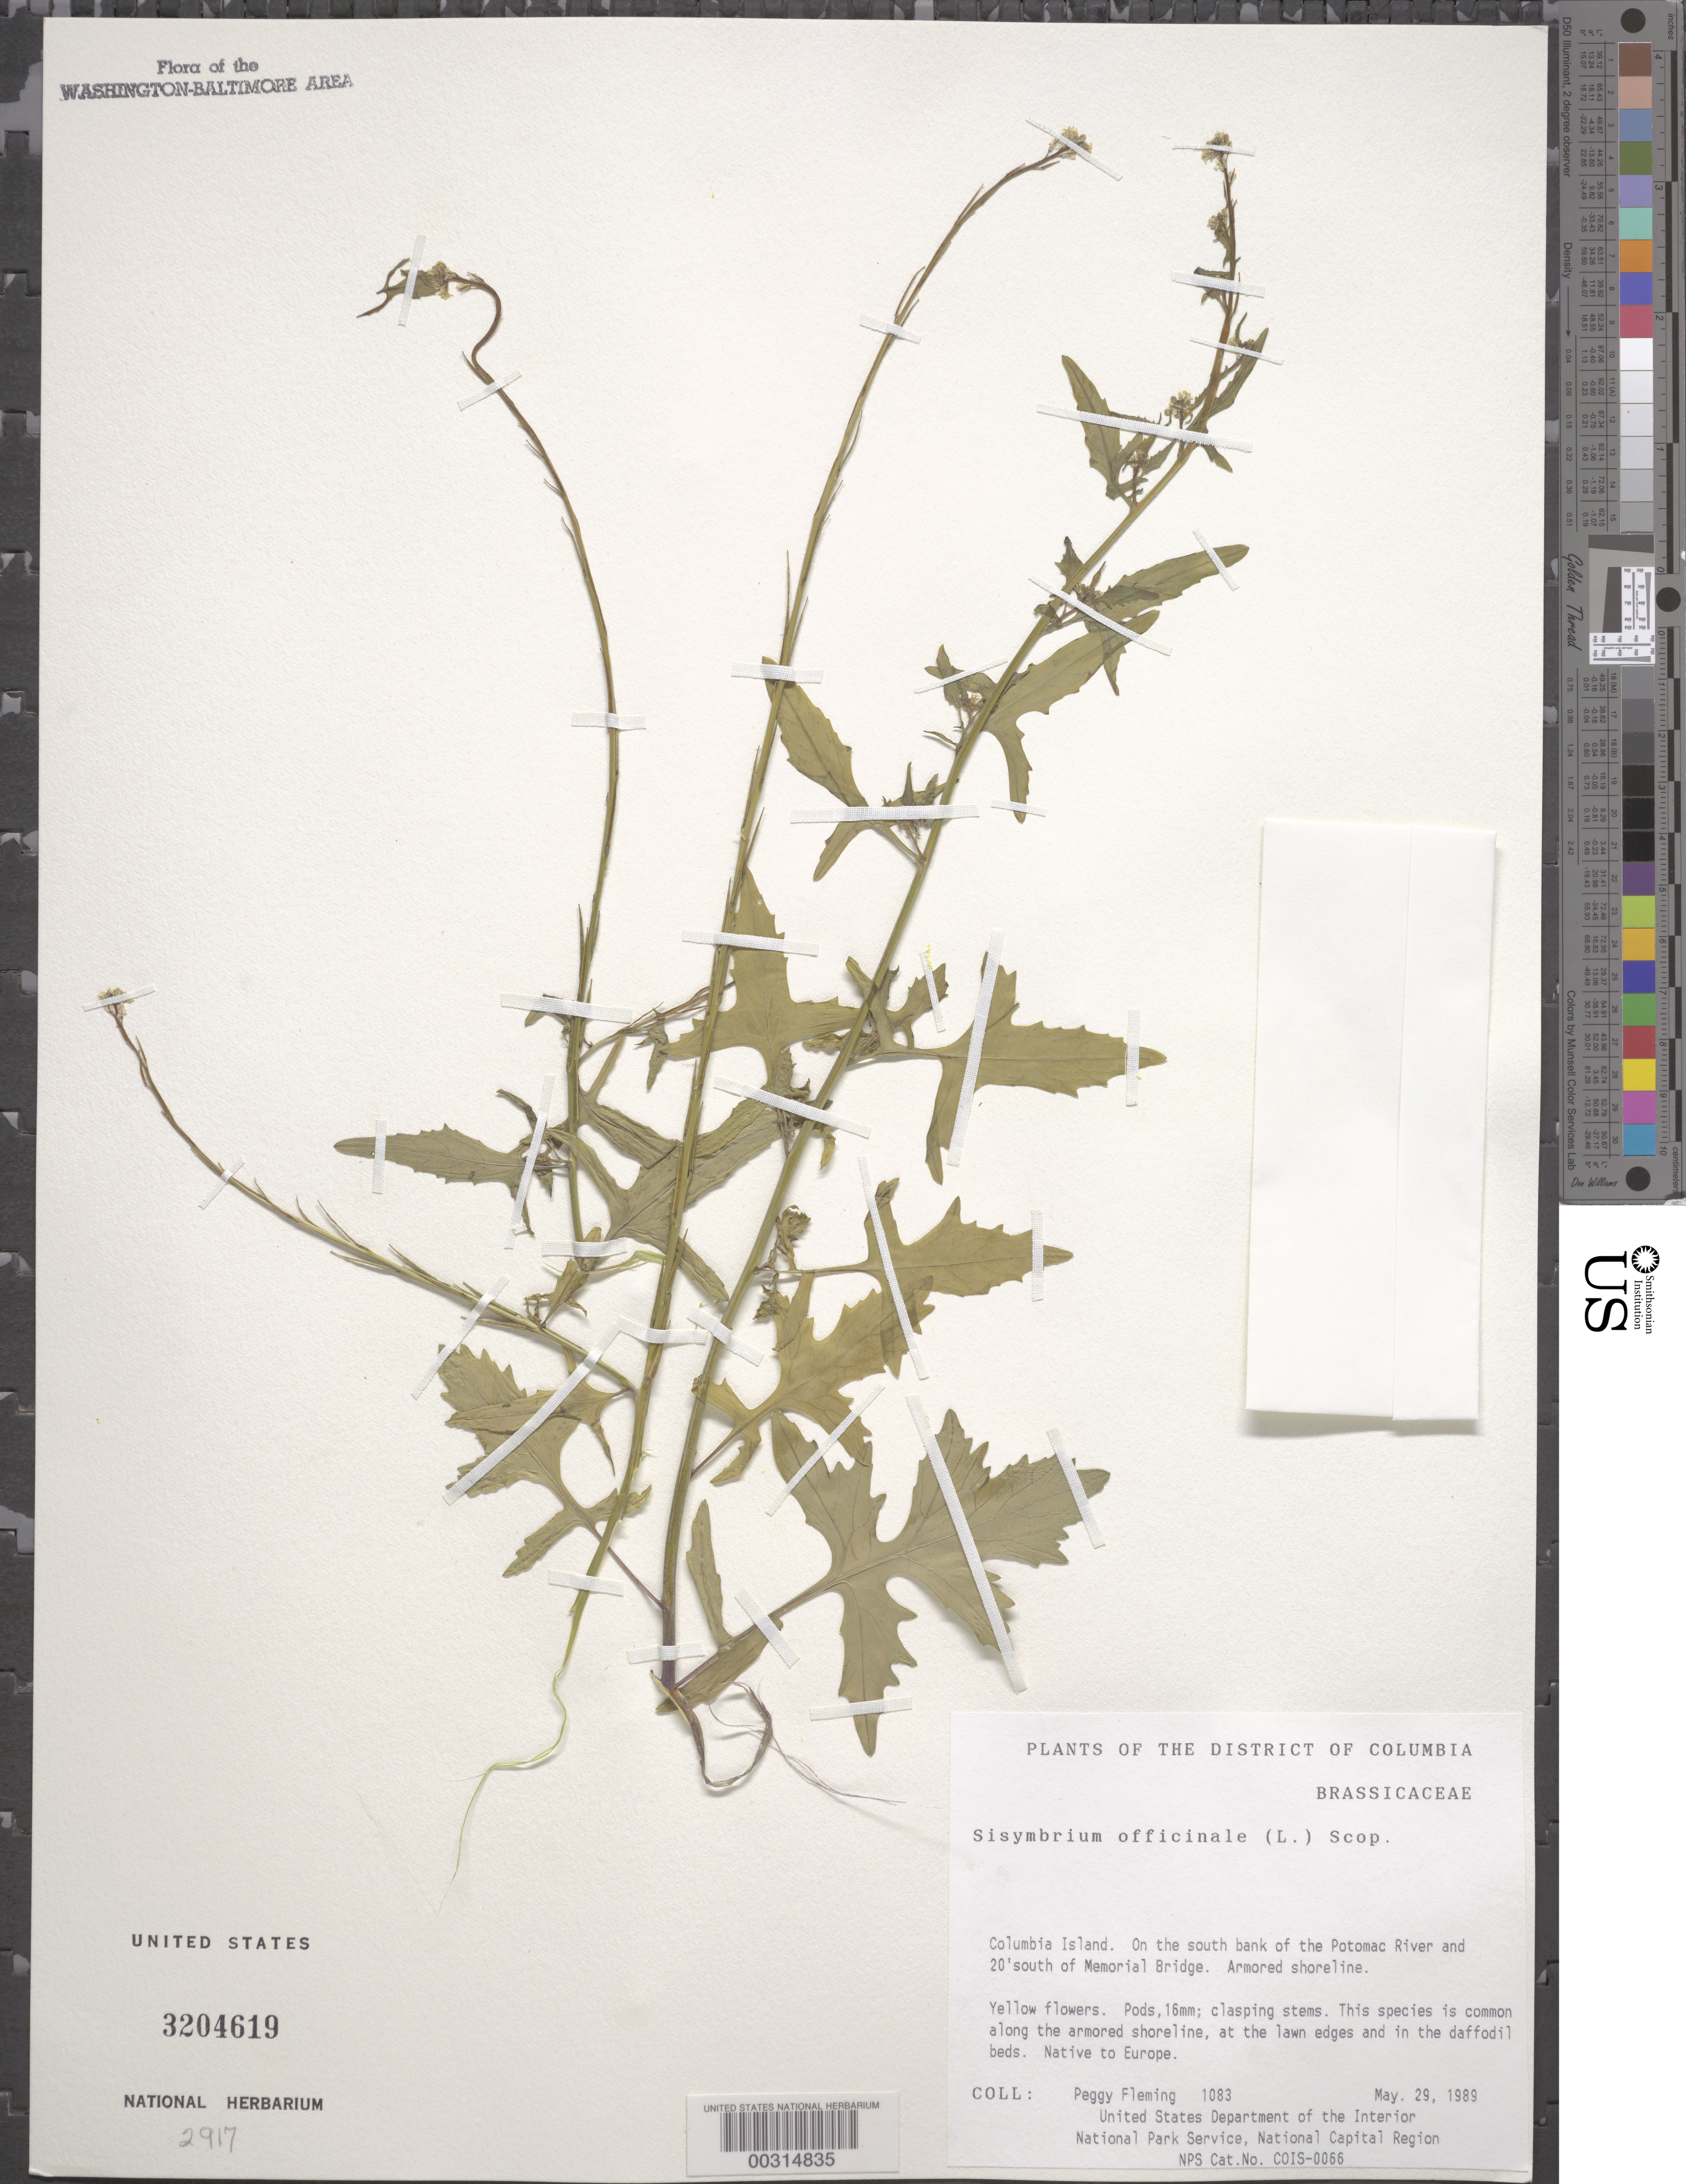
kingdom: Plantae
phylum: Tracheophyta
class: Magnoliopsida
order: Brassicales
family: Brassicaceae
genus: Sisymbrium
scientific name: Sisymbrium officinale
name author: (L.) Scop.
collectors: P. Fleming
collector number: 1083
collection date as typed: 29 May 1989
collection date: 1989-05-29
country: United States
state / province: District of Columbia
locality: Columbia Island, S bank of Potomac River and 20' S of Memorial Bridge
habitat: Armored shoreline at lawn edge of daffodil beds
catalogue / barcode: US 3204619